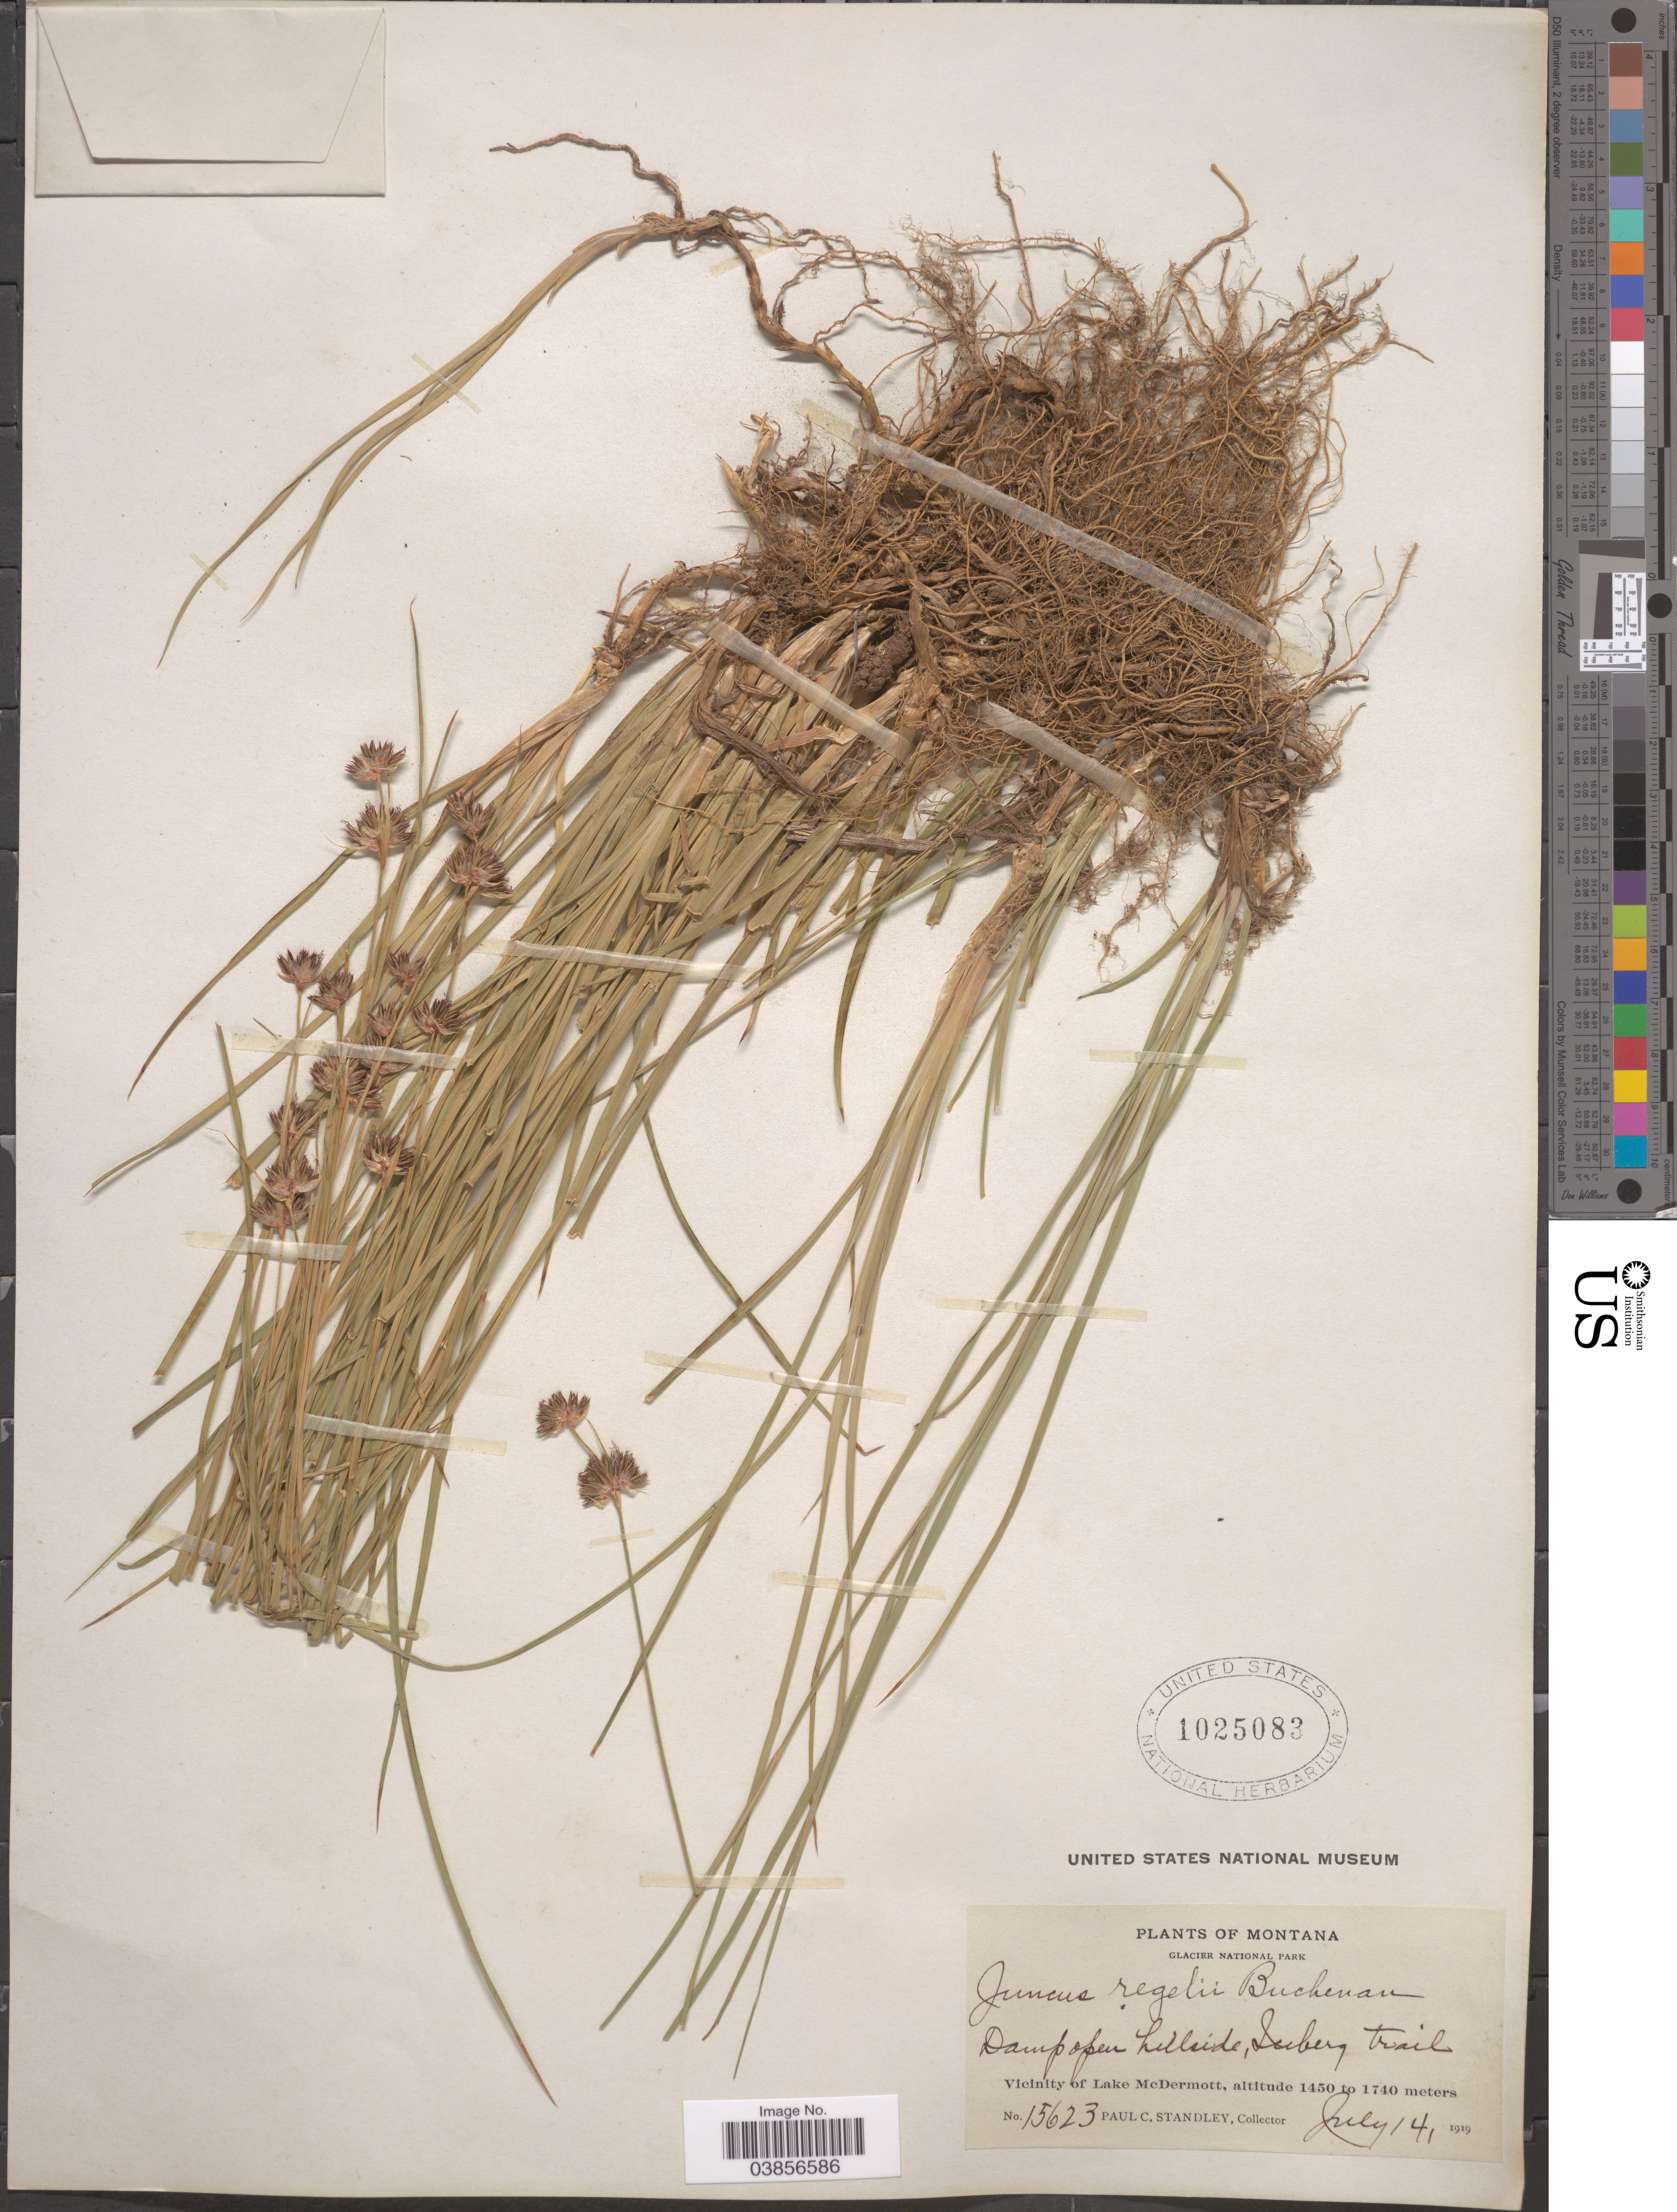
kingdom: Plantae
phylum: Tracheophyta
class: Liliopsida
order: Poales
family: Juncaceae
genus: Juncus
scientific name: Juncus regelii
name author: Buchenau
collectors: P. C. Standley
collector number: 15623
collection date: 1919-07-14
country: United States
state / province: Montana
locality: Glacier National Park. Damp open hillside, Iceberg trail. Vicinity of Lake McDermott.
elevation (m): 1450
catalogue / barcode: US 1025083